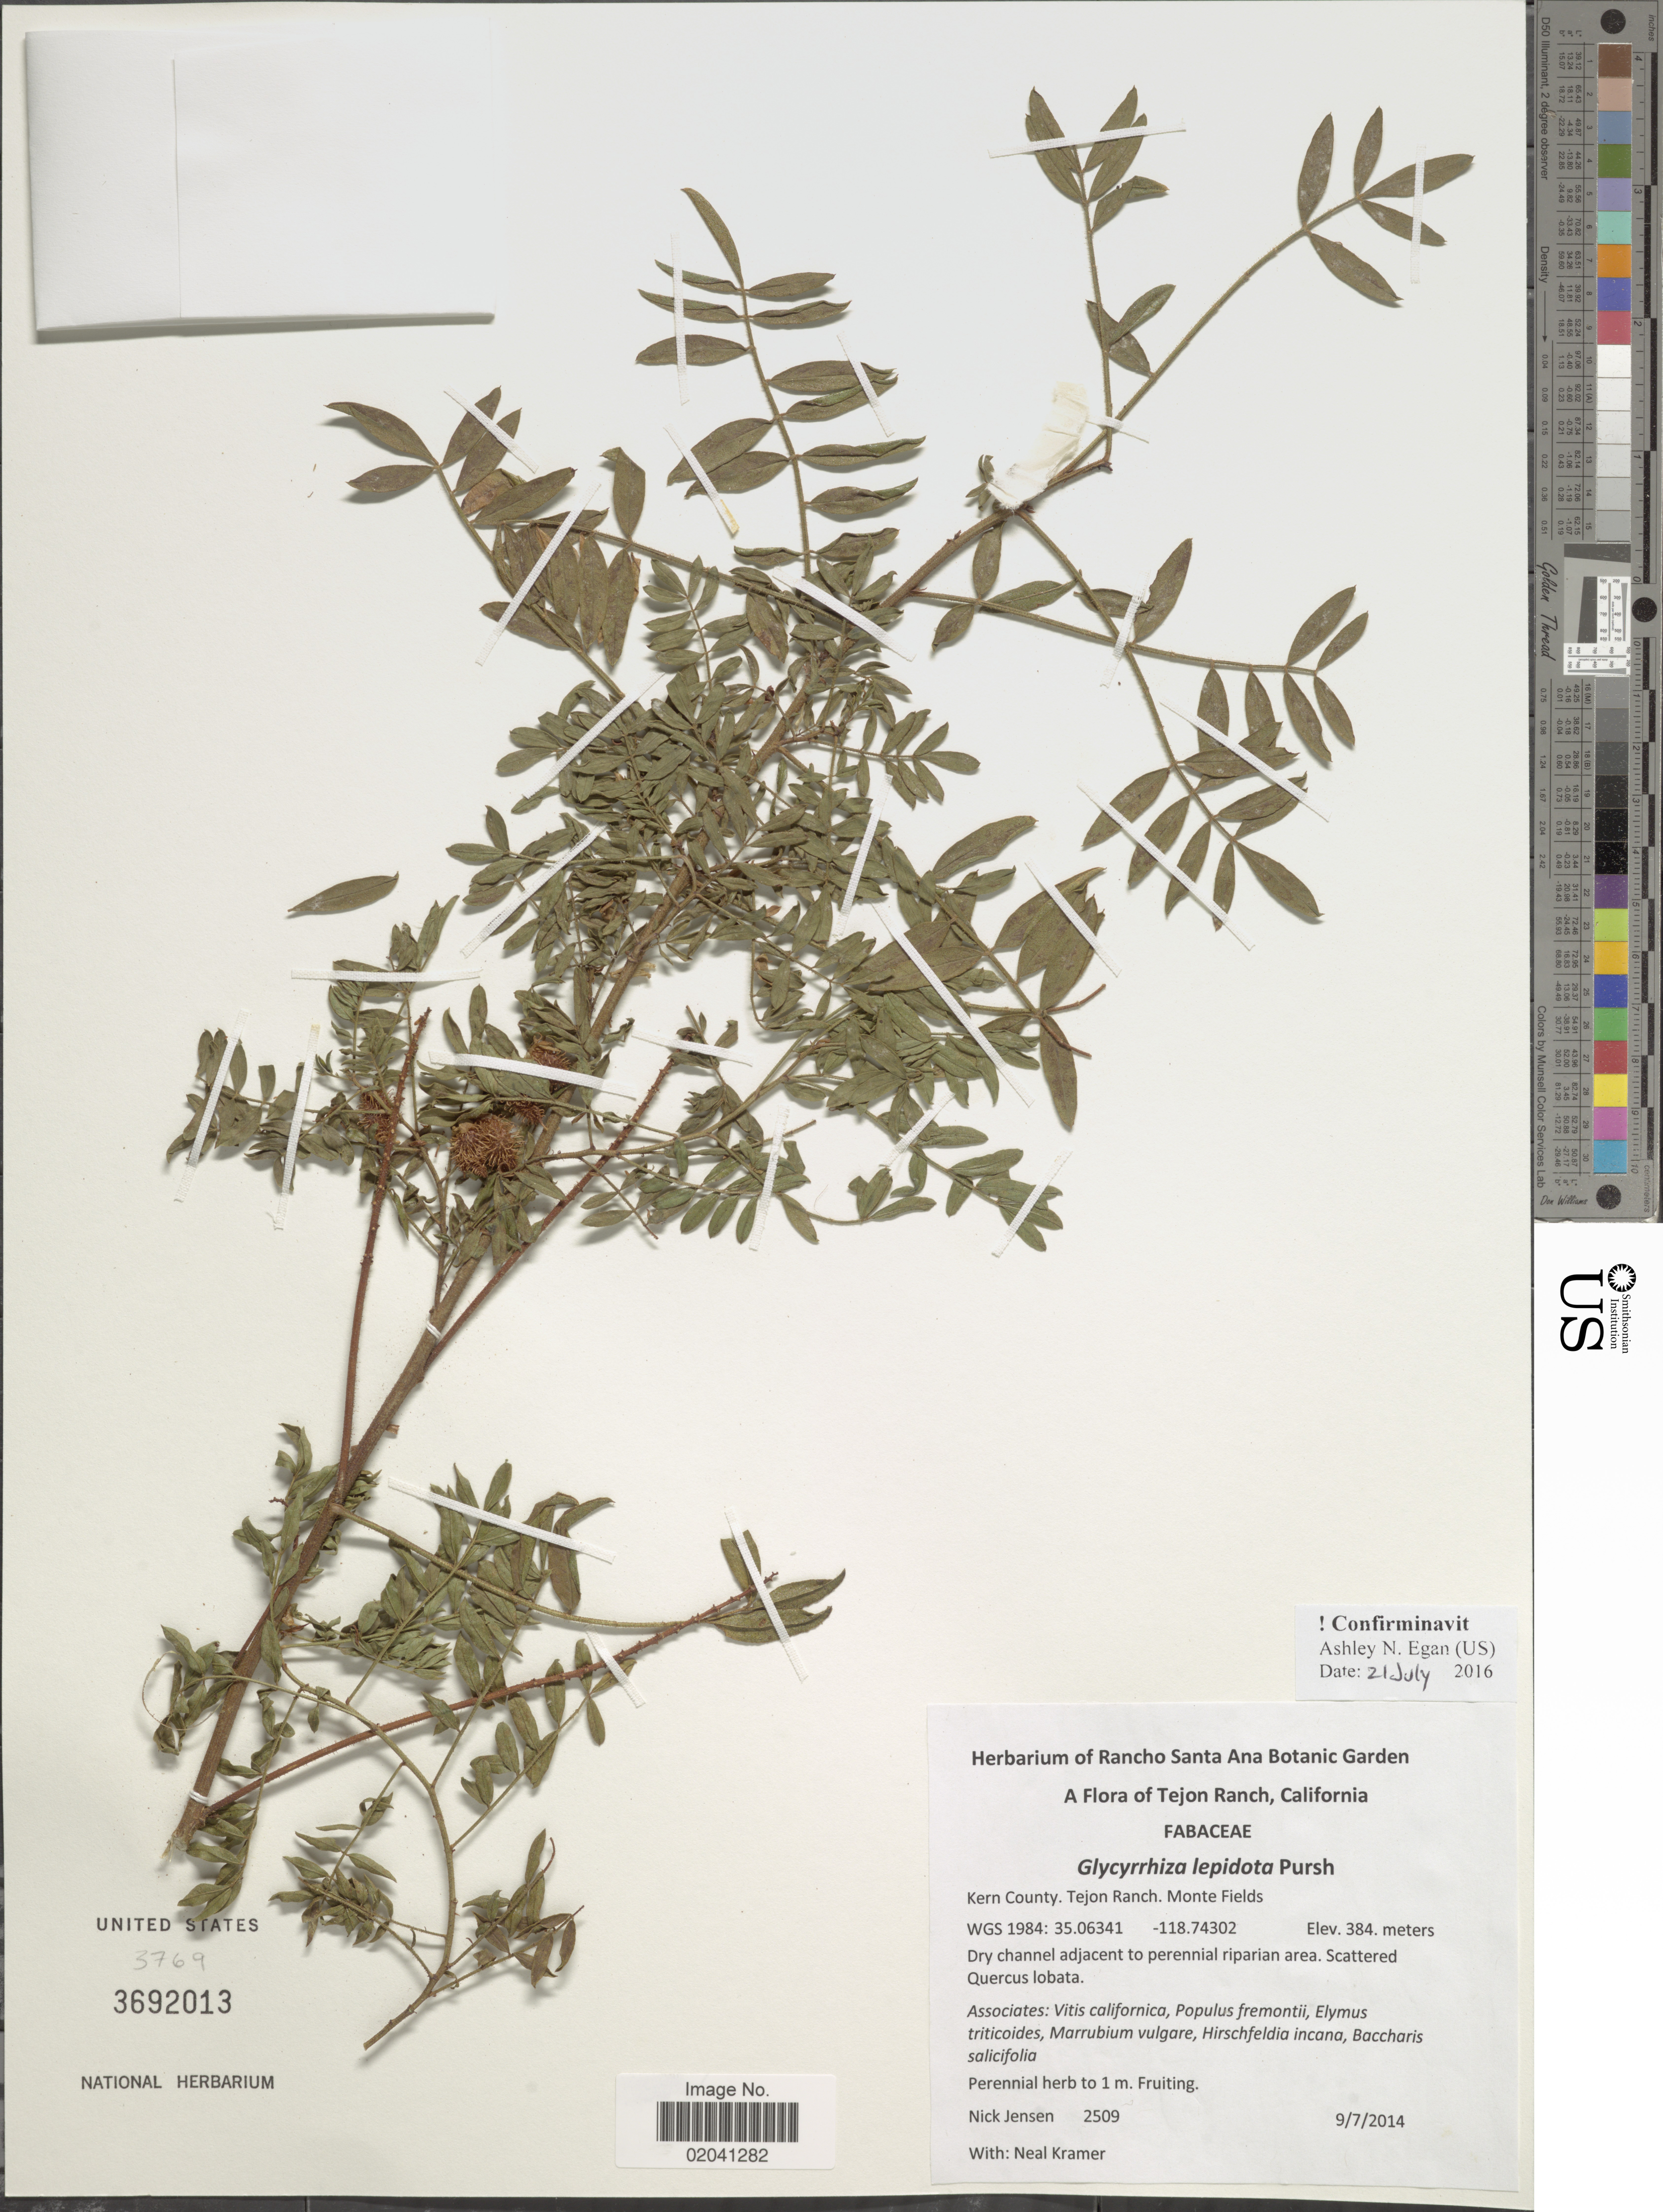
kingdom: Plantae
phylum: Tracheophyta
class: Magnoliopsida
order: Fabales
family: Fabaceae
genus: Glycyrrhiza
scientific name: Glycyrrhiza lepidota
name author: Pursh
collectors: N. Jensen & N. P. Kramer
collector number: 2509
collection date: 2014-09-07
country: United States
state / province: California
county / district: Kern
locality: Tejon Ranch. Kern County. Monte Fields.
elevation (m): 384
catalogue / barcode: US 3692013